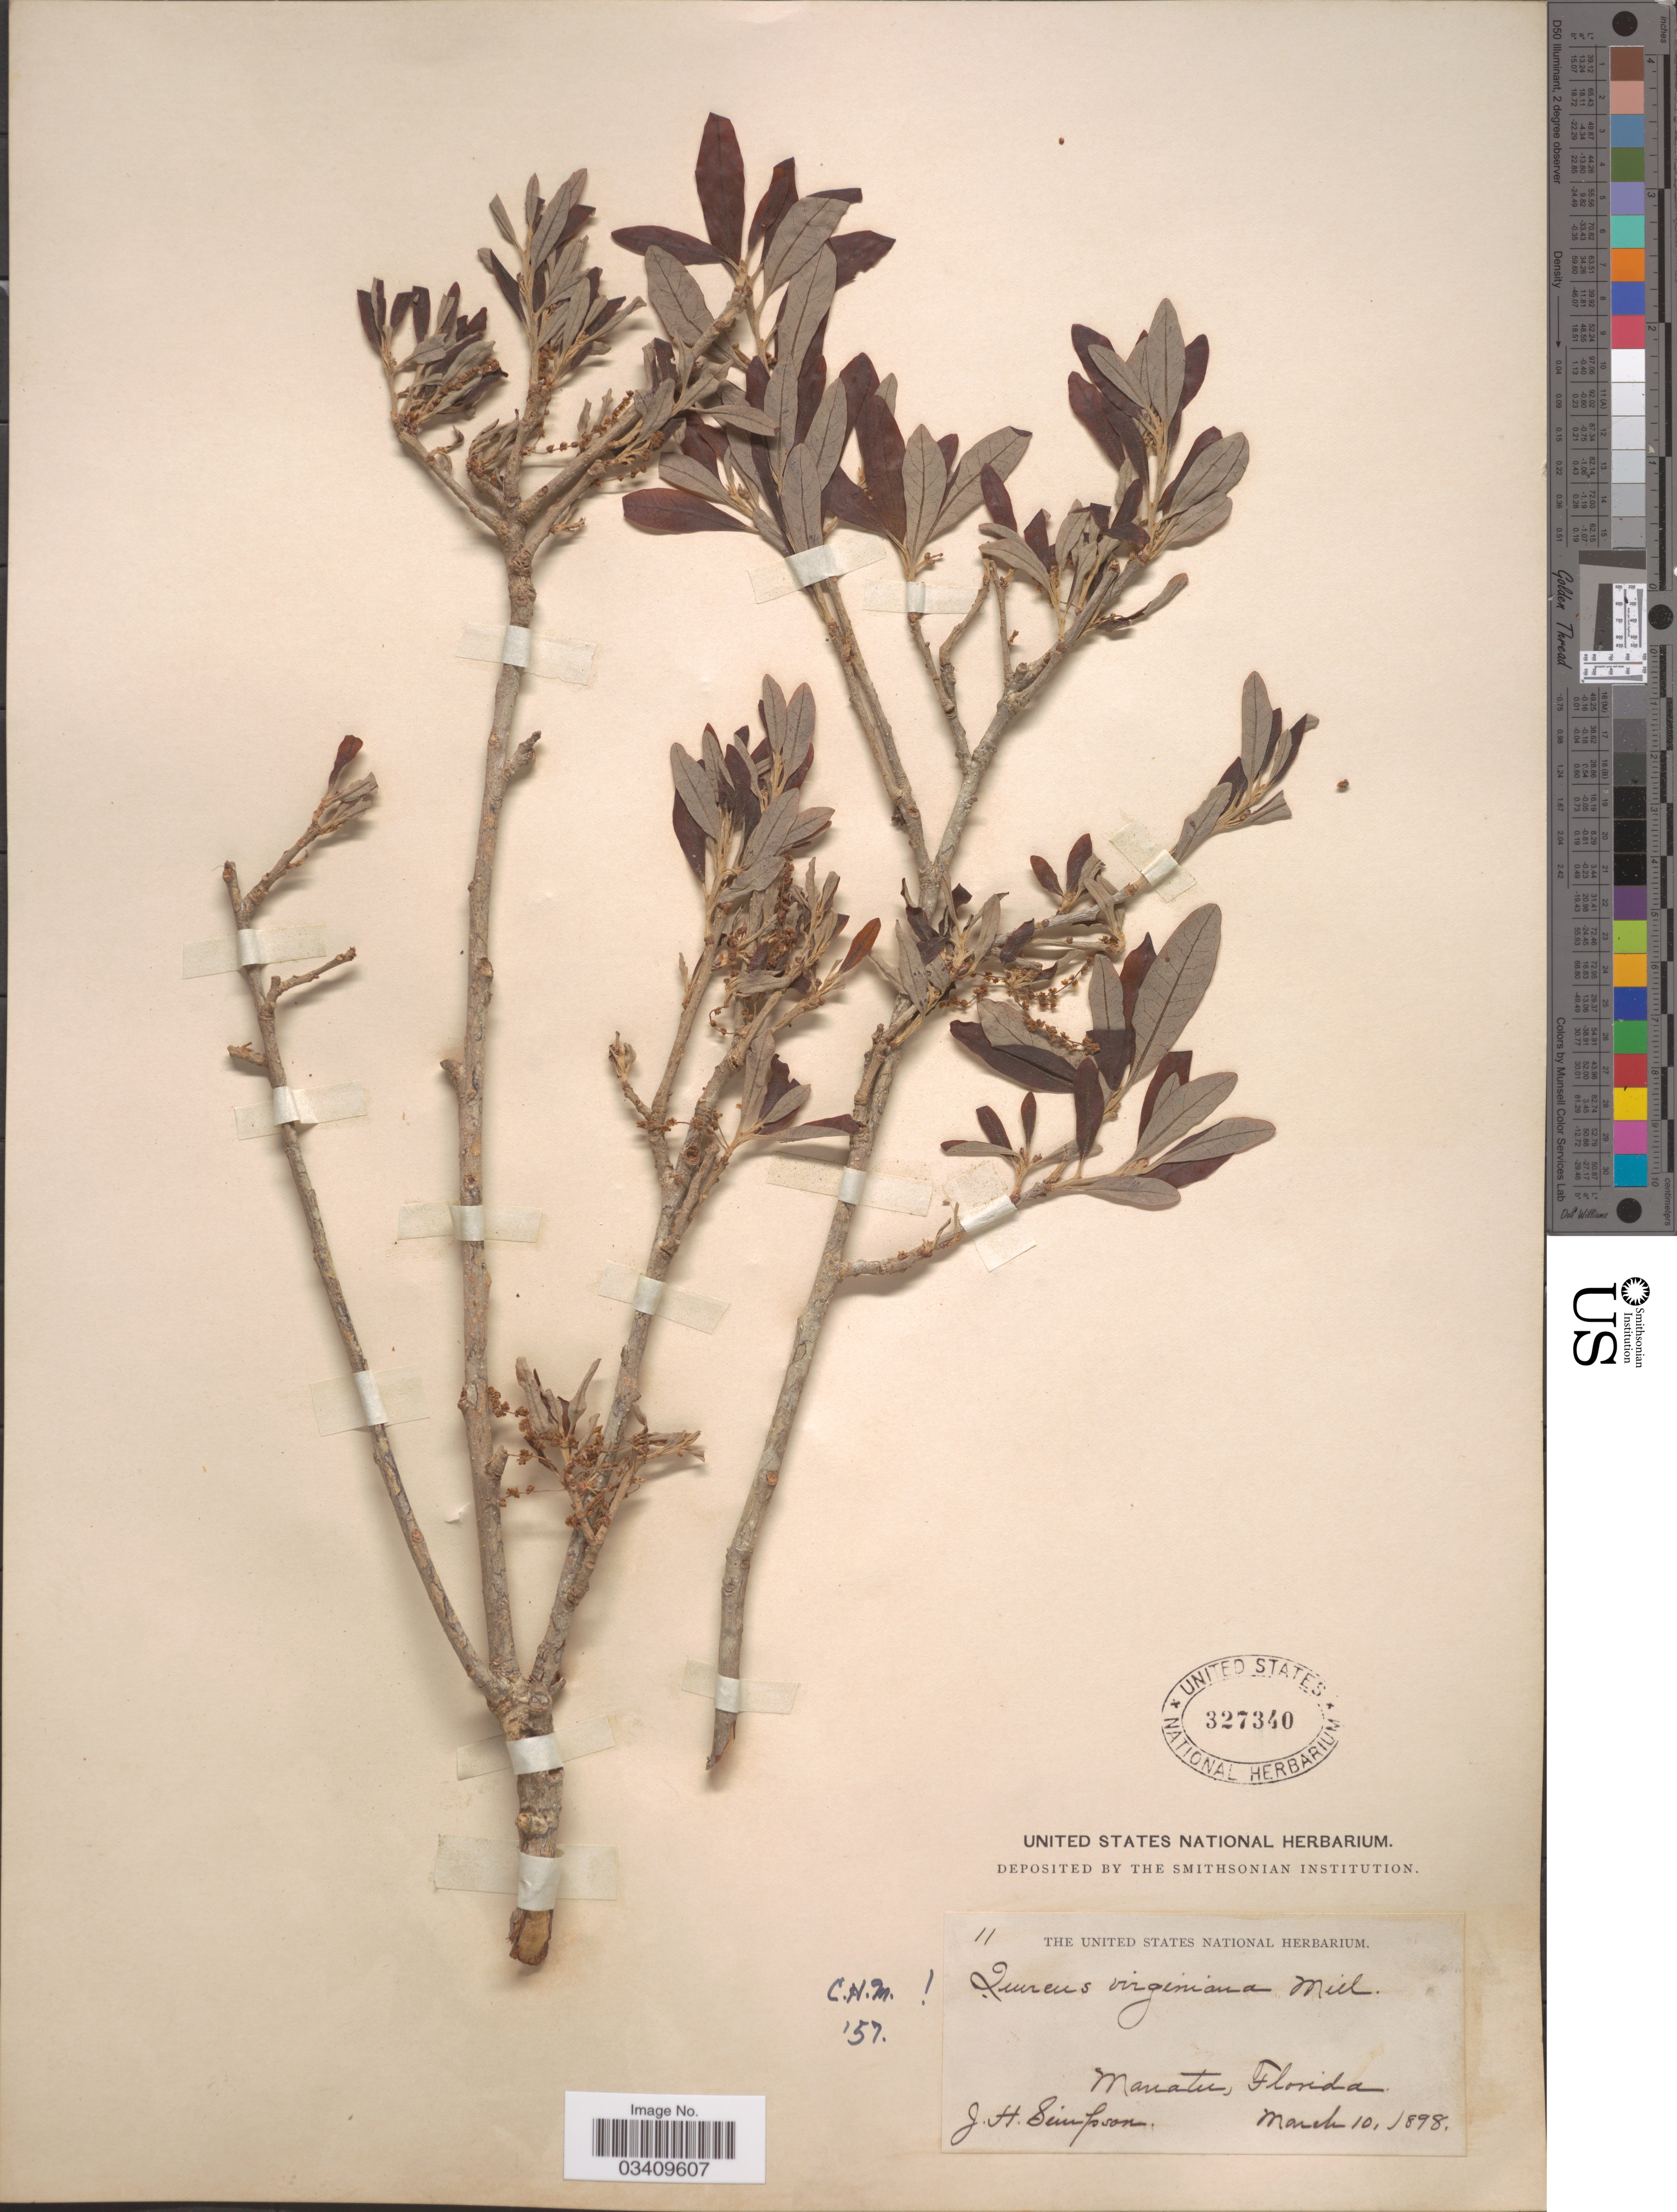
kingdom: Plantae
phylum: Tracheophyta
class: Magnoliopsida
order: Fagales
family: Fagaceae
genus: Quercus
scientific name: Quercus virginiana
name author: Mill.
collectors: J. H. Simpson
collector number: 11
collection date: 1898-03-10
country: United States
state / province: Florida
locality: Manatee.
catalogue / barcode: US 327340